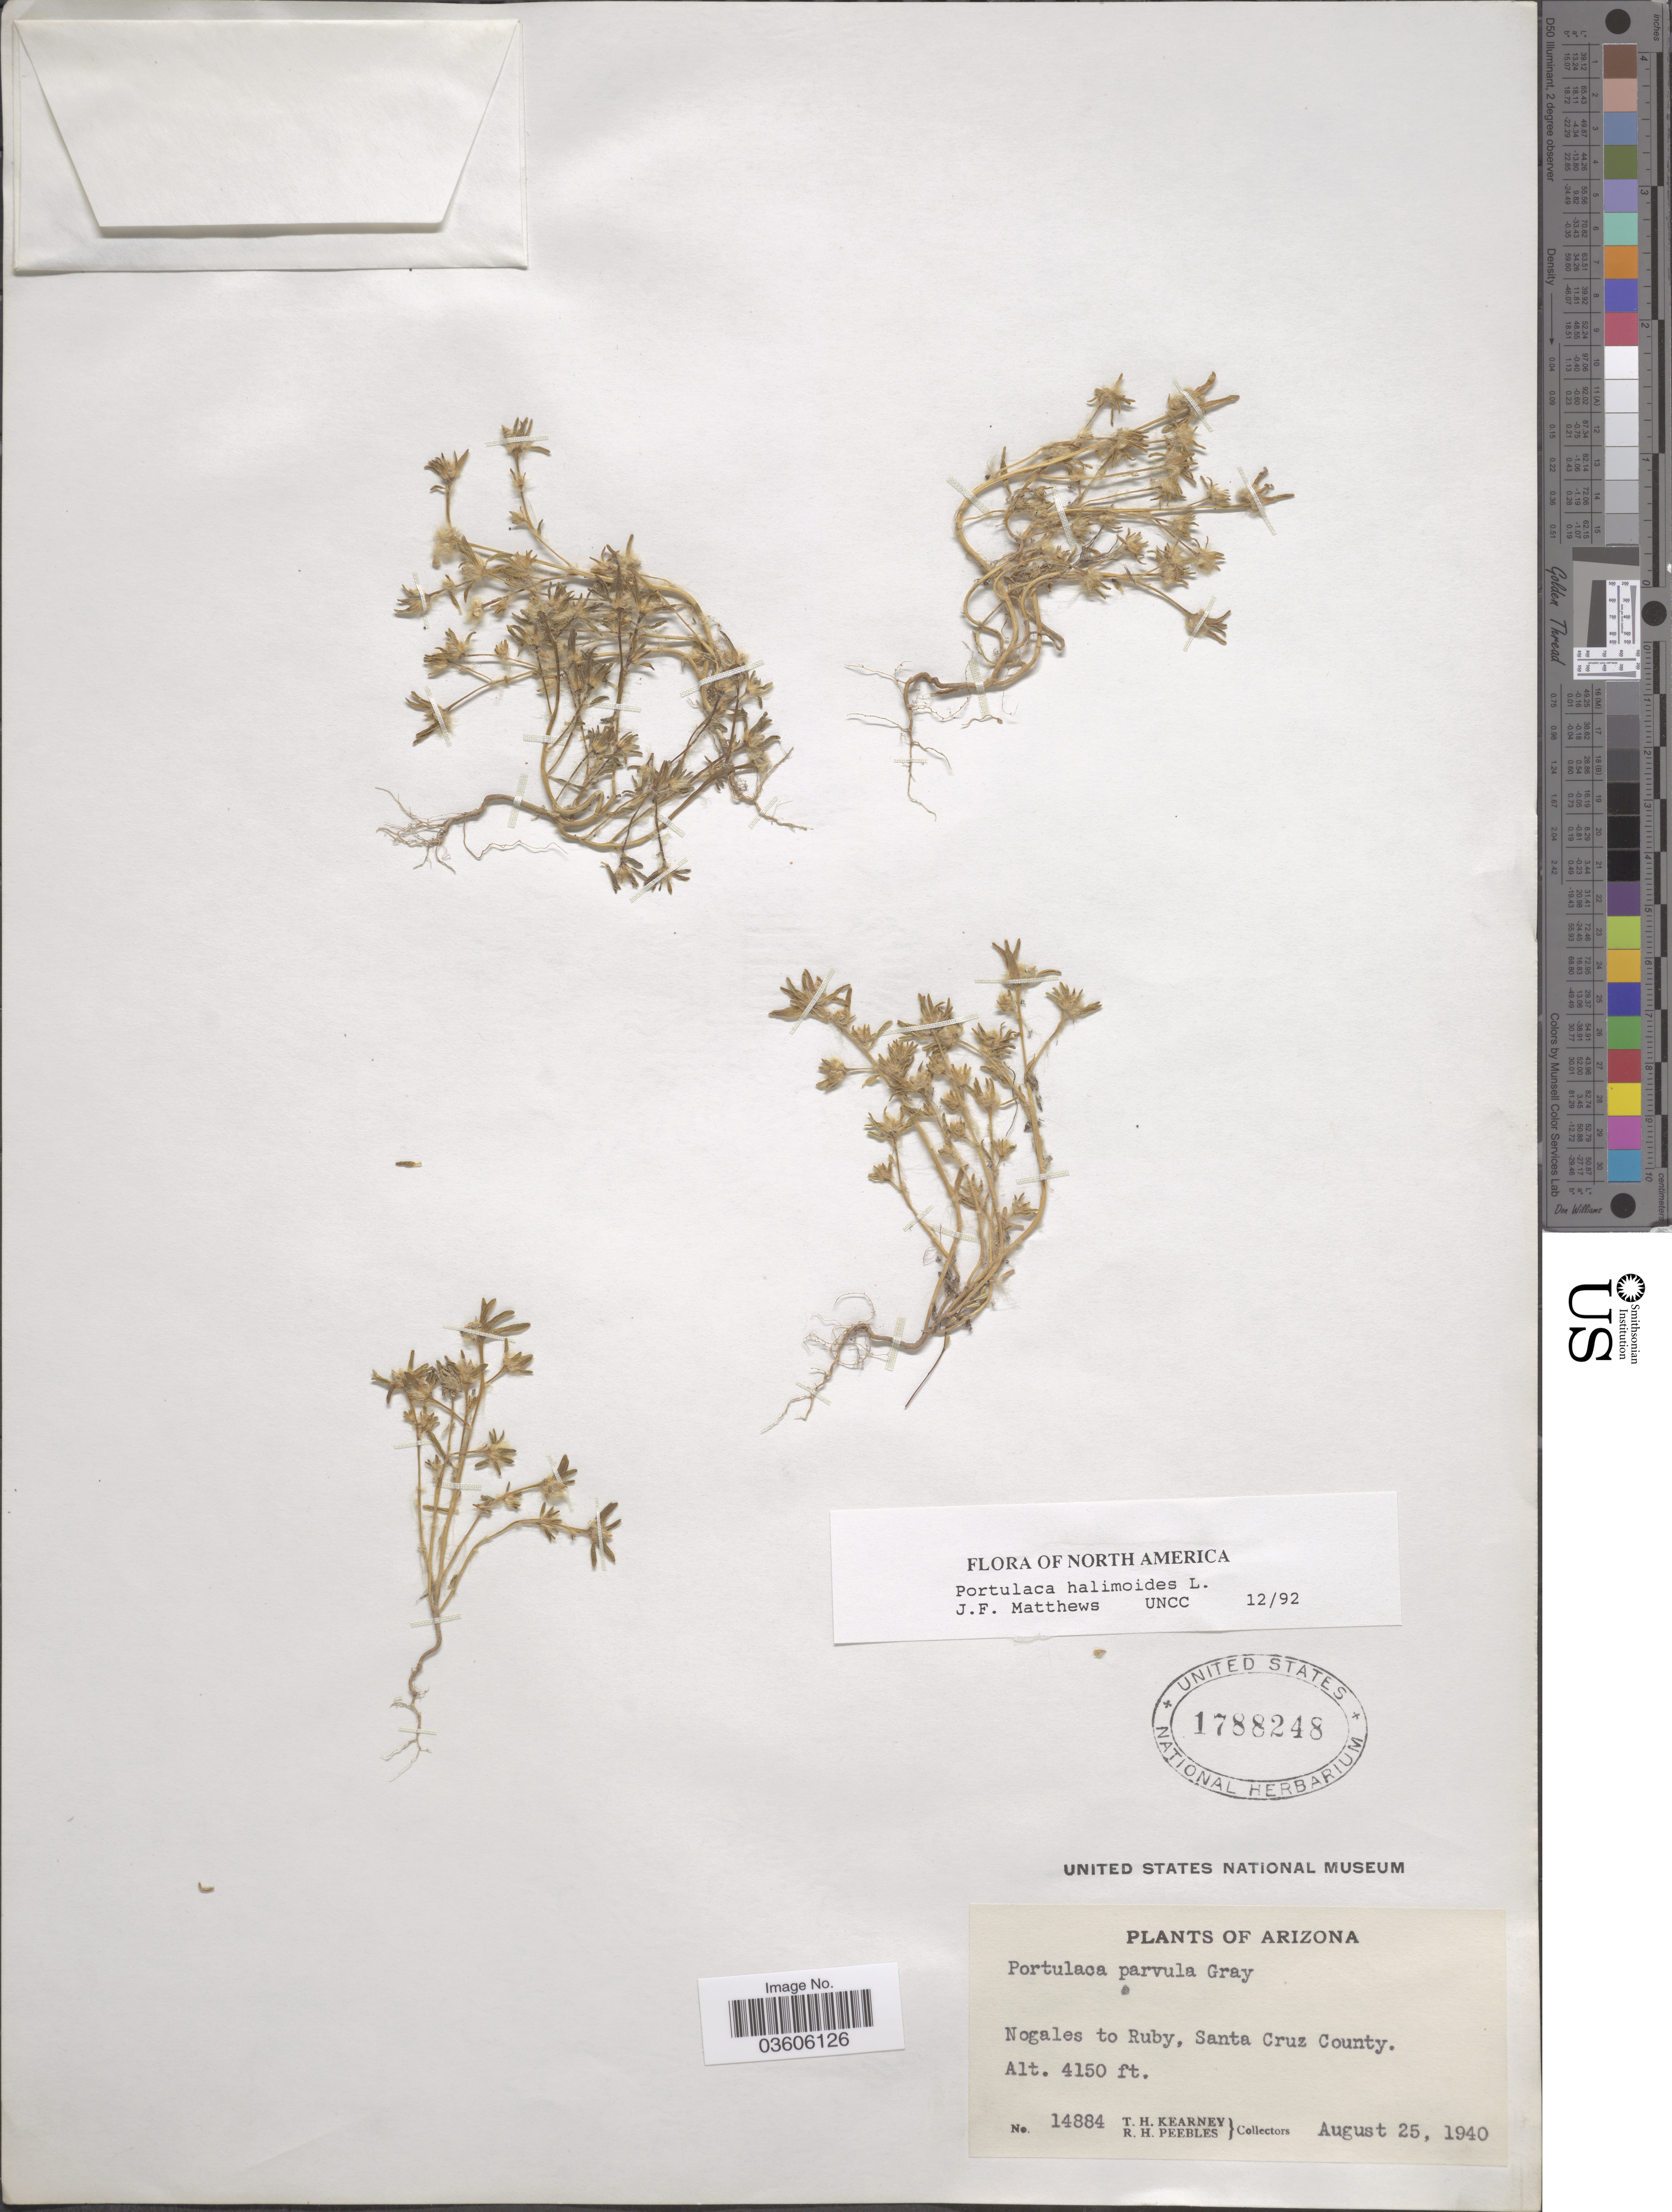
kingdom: Plantae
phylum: Tracheophyta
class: Magnoliopsida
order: Caryophyllales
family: Portulacaceae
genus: Portulaca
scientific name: Portulaca halimoides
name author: L.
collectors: T. H. Kearney & R. H. Peebles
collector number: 14884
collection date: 1940-08-25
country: United States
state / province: Arizona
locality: Nogales to Ruby, Santa Cruz County.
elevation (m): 1265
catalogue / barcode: US 1788248